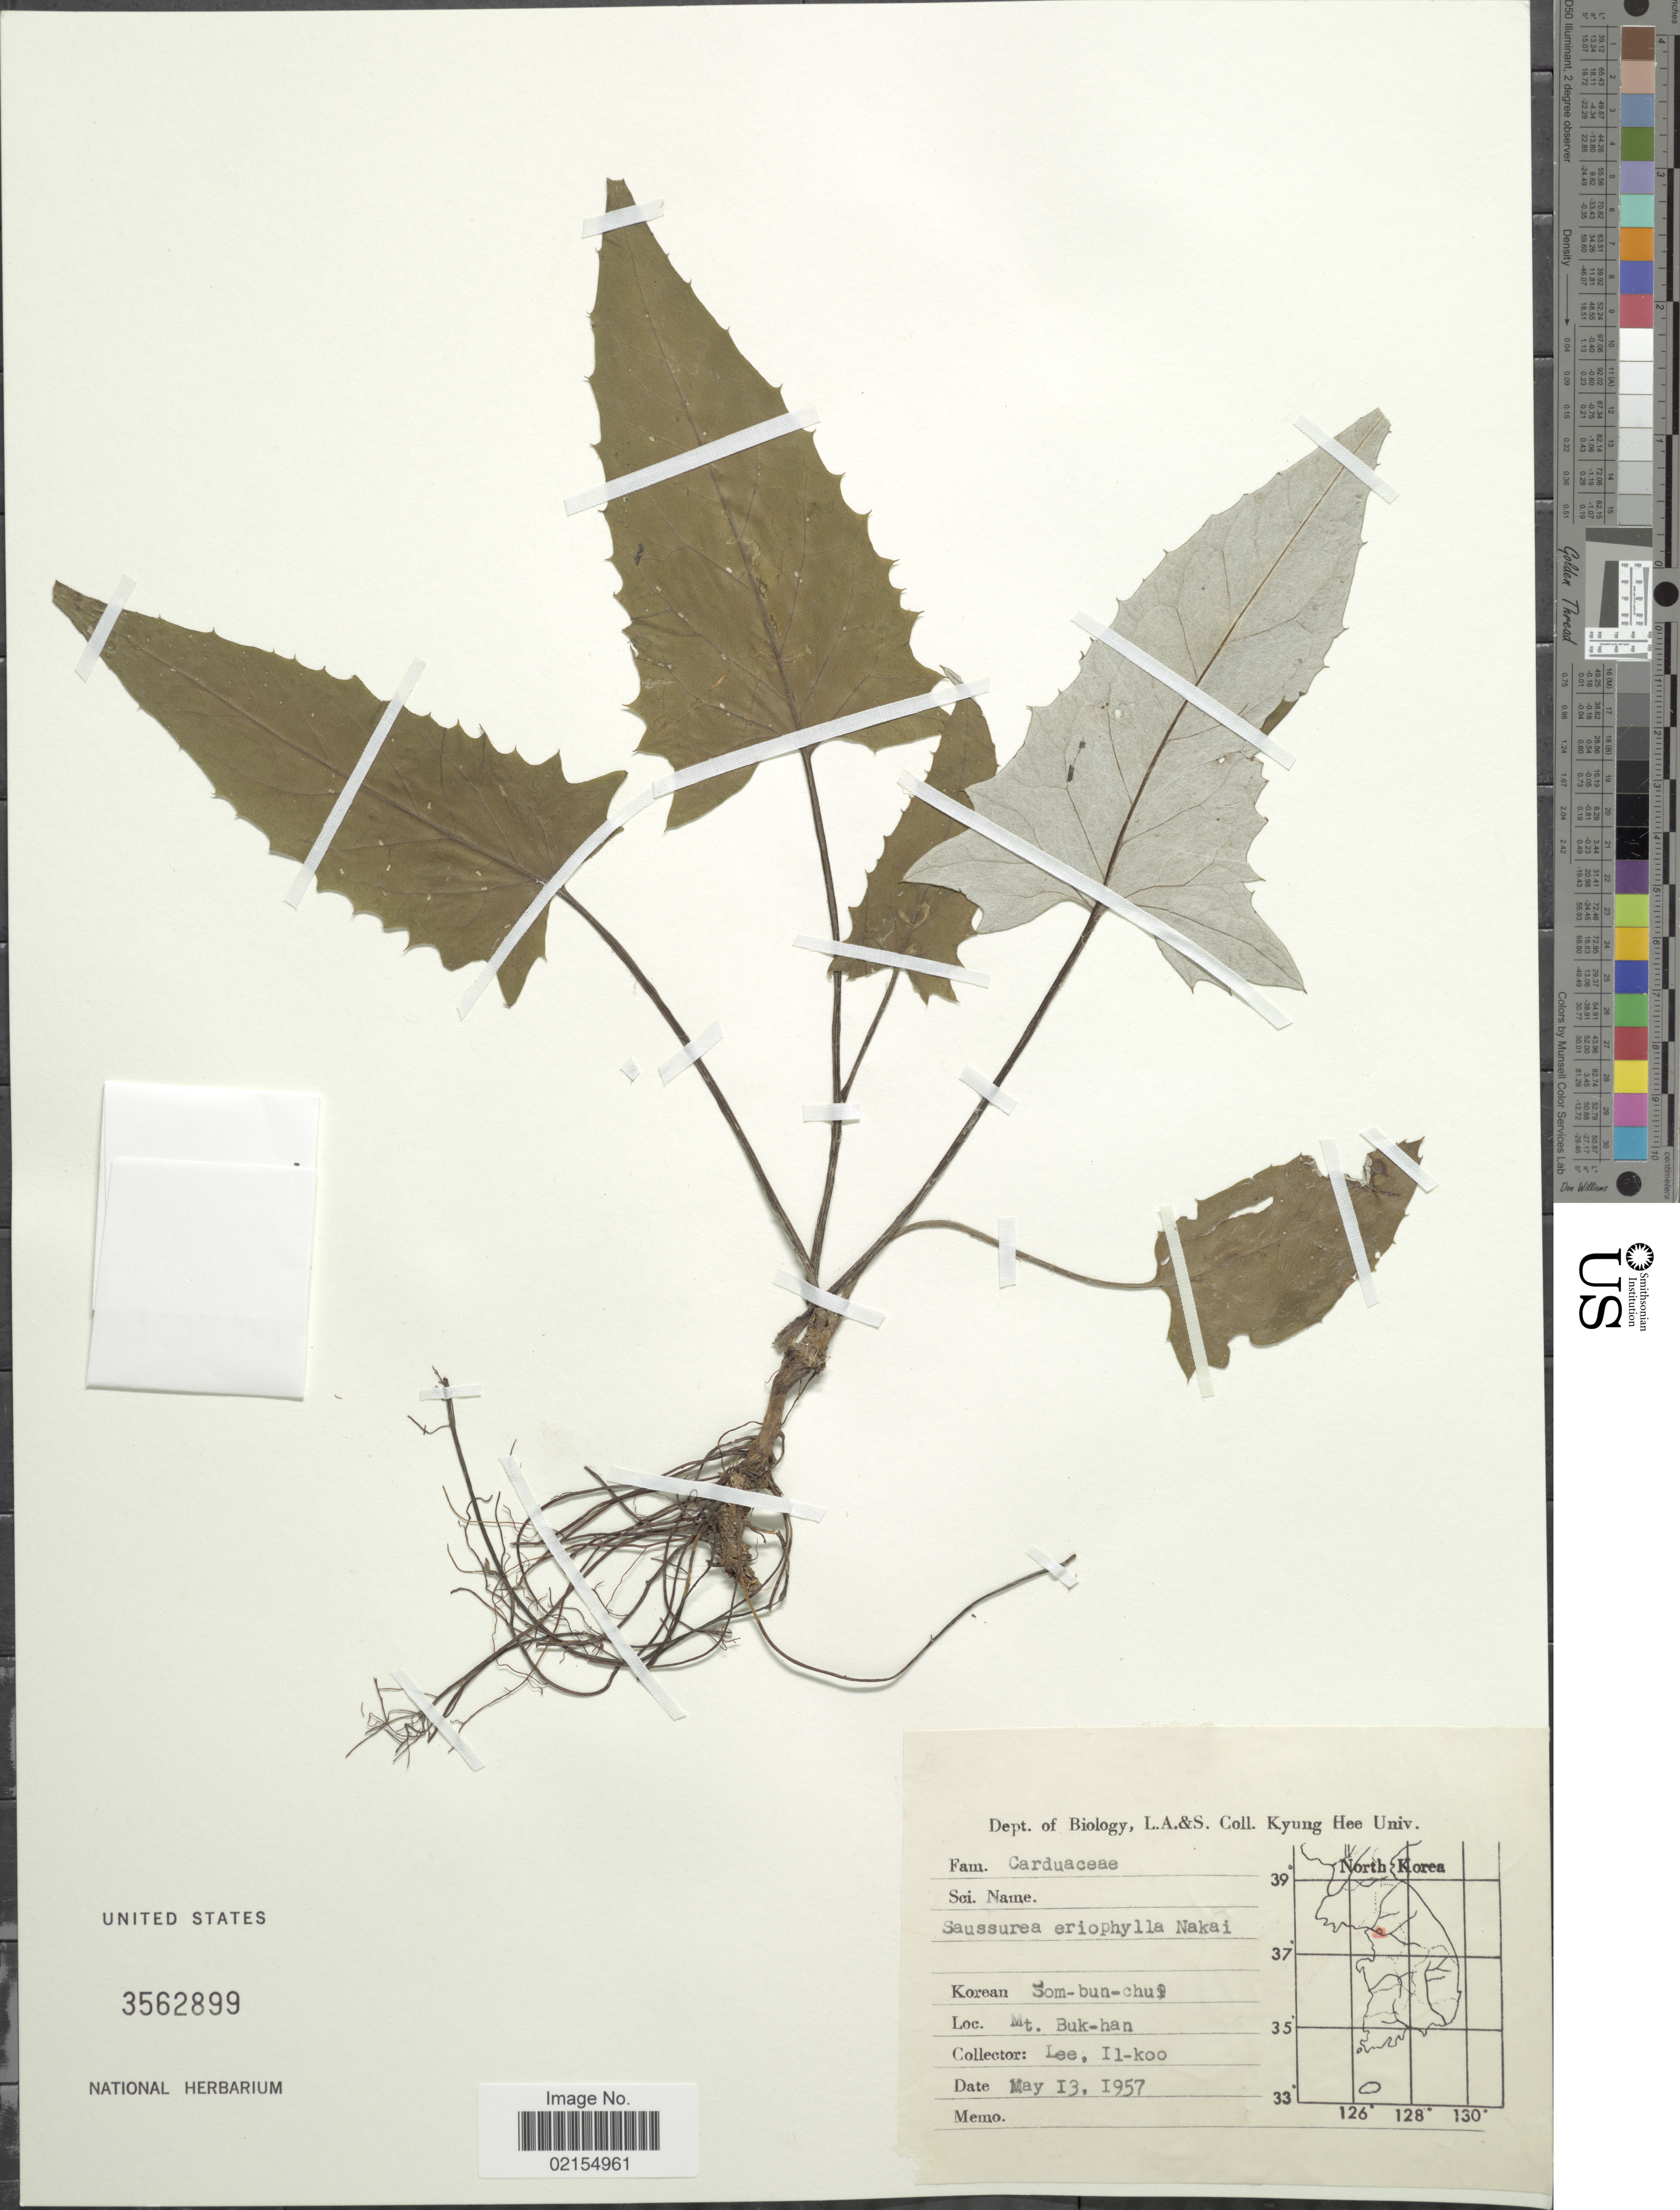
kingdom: Plantae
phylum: Tracheophyta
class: Magnoliopsida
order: Asterales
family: Asteraceae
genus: Saussurea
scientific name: Saussurea eriophylla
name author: Nakai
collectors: Il-Ko Lee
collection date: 1957-05-13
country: South Korea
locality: Mt. Buk-han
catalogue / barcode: US 3562899